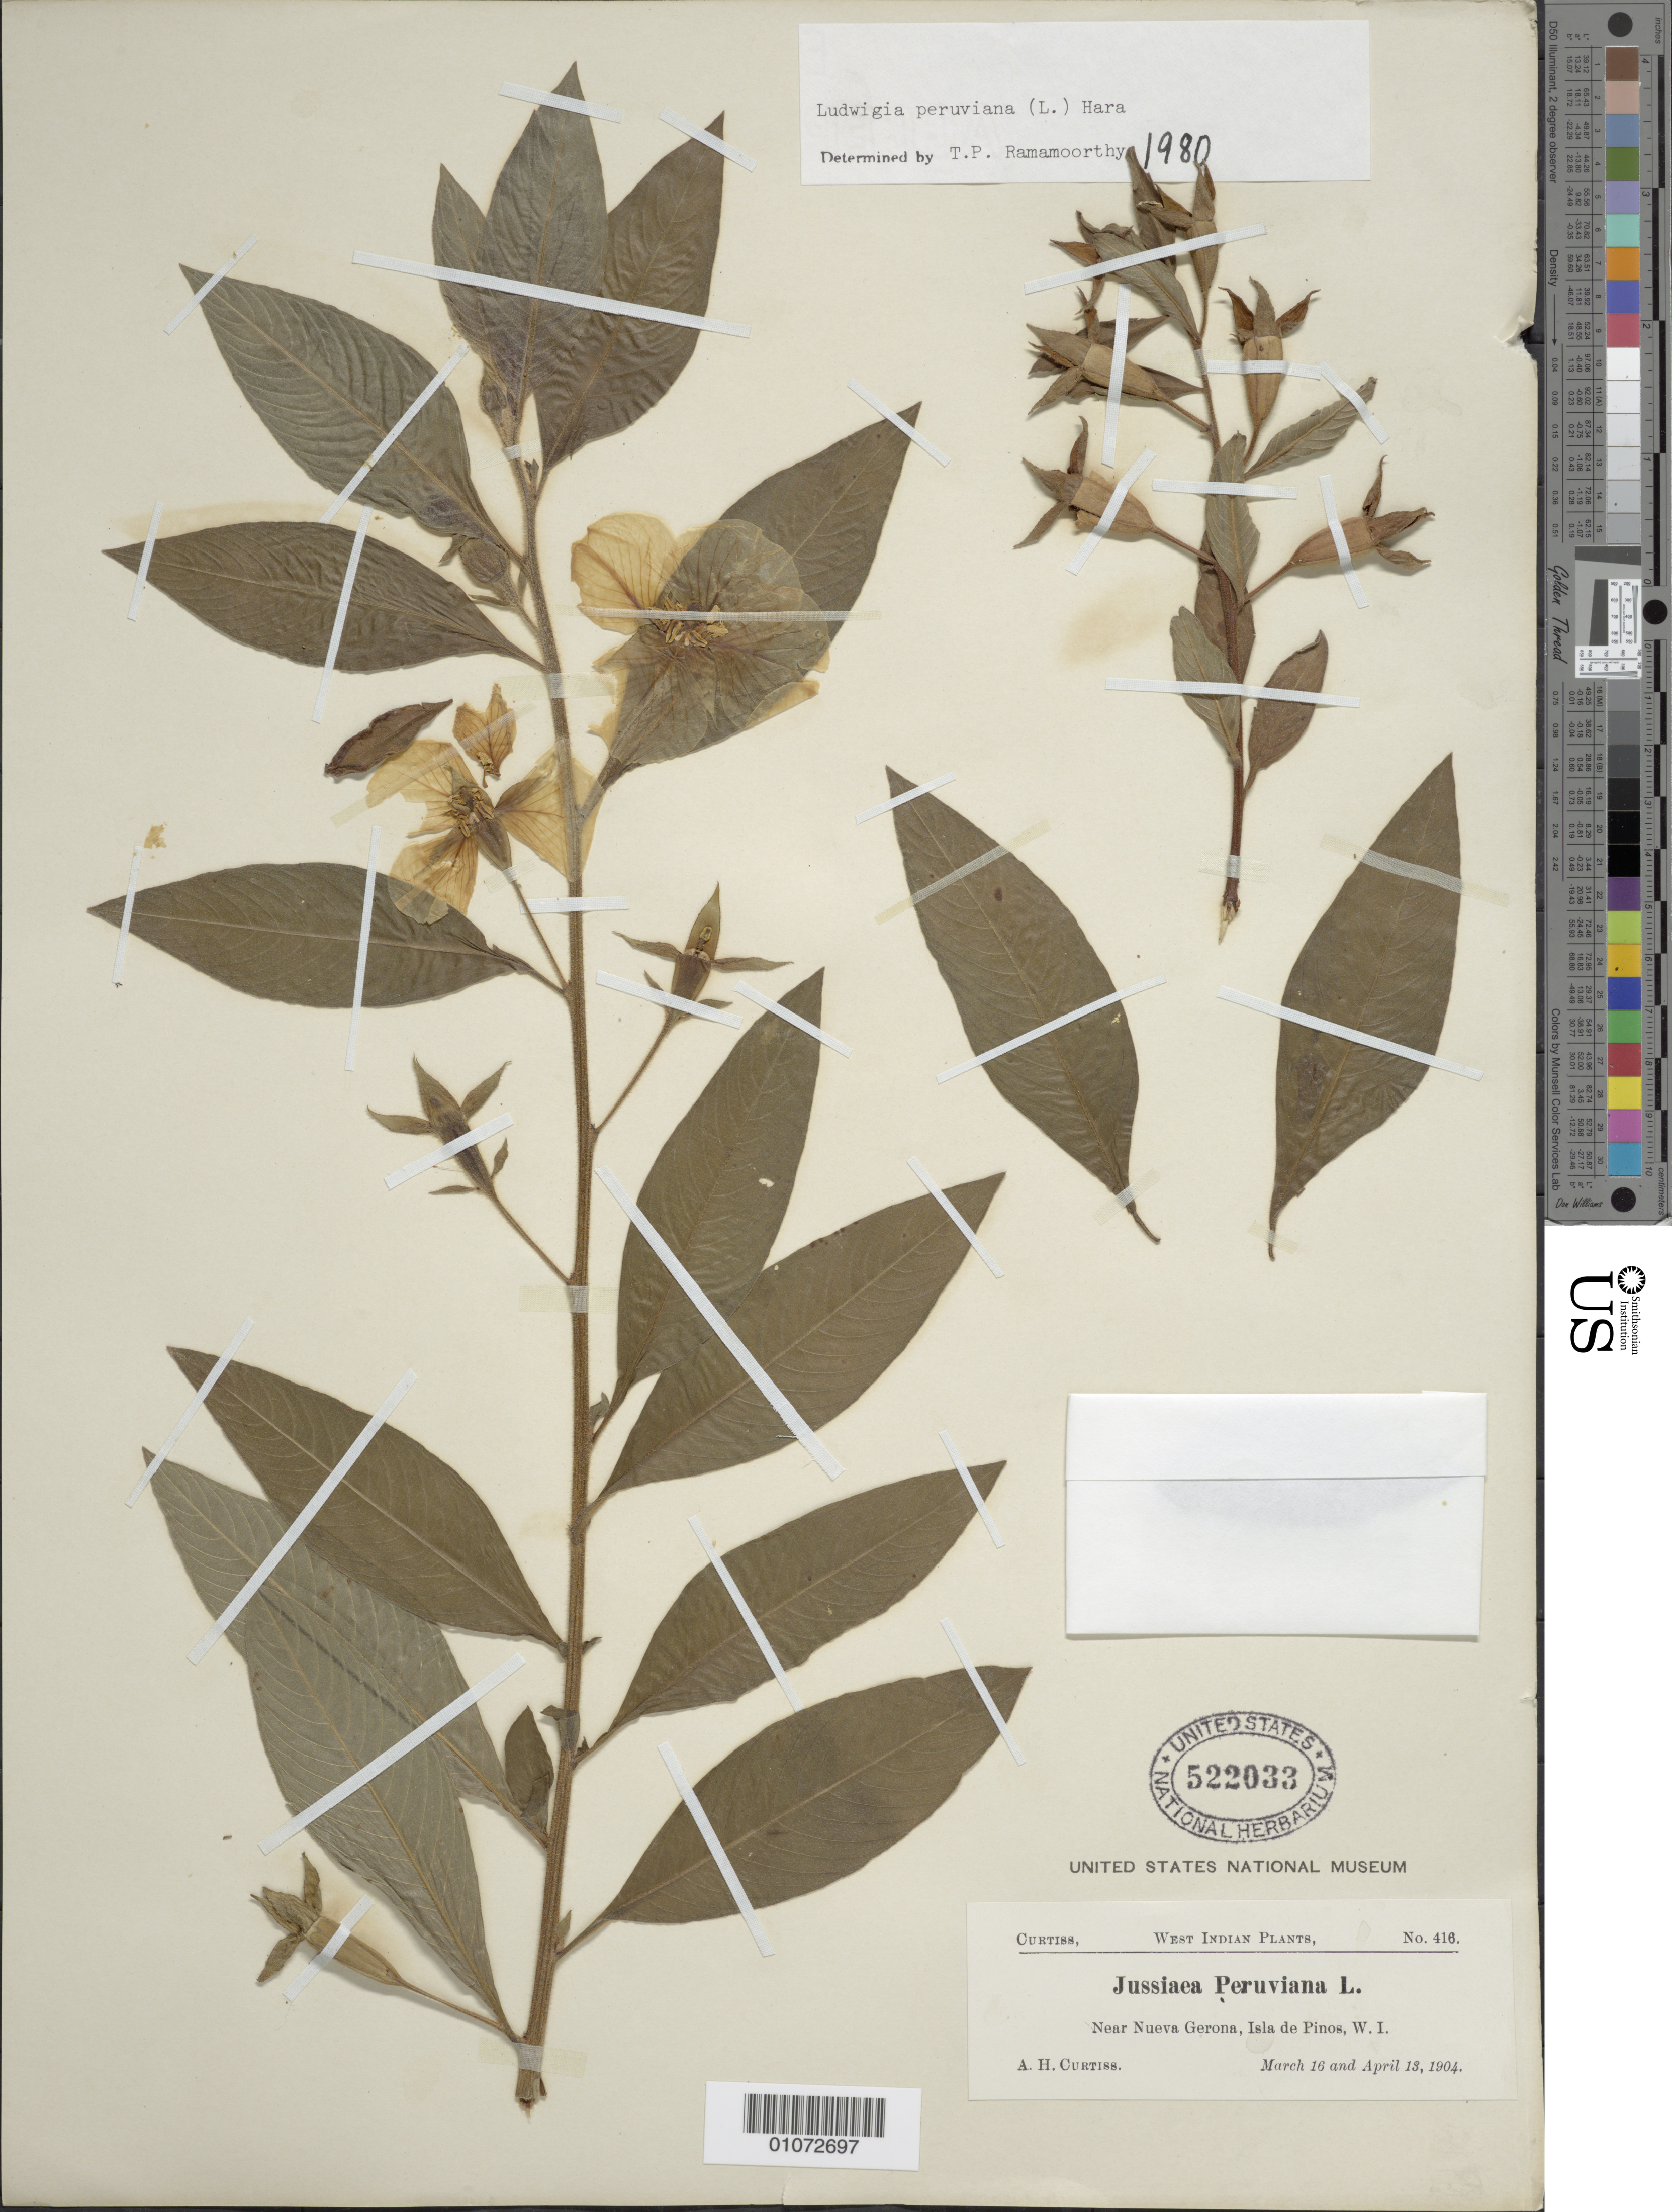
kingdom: Plantae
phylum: Tracheophyta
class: Magnoliopsida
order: Myrtales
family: Onagraceae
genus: Ludwigia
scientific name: Ludwigia peruviana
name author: (L.) H. Hara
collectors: A. H. Curtiss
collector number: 416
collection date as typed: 16 Mar 1904 and 13 Apr 1904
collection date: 1904-03-16,1904-04-13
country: Cuba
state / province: Isla de La Juventud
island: Isla de la Juventud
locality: Isle of Pines, Near Nueva Gerona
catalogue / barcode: US 522033